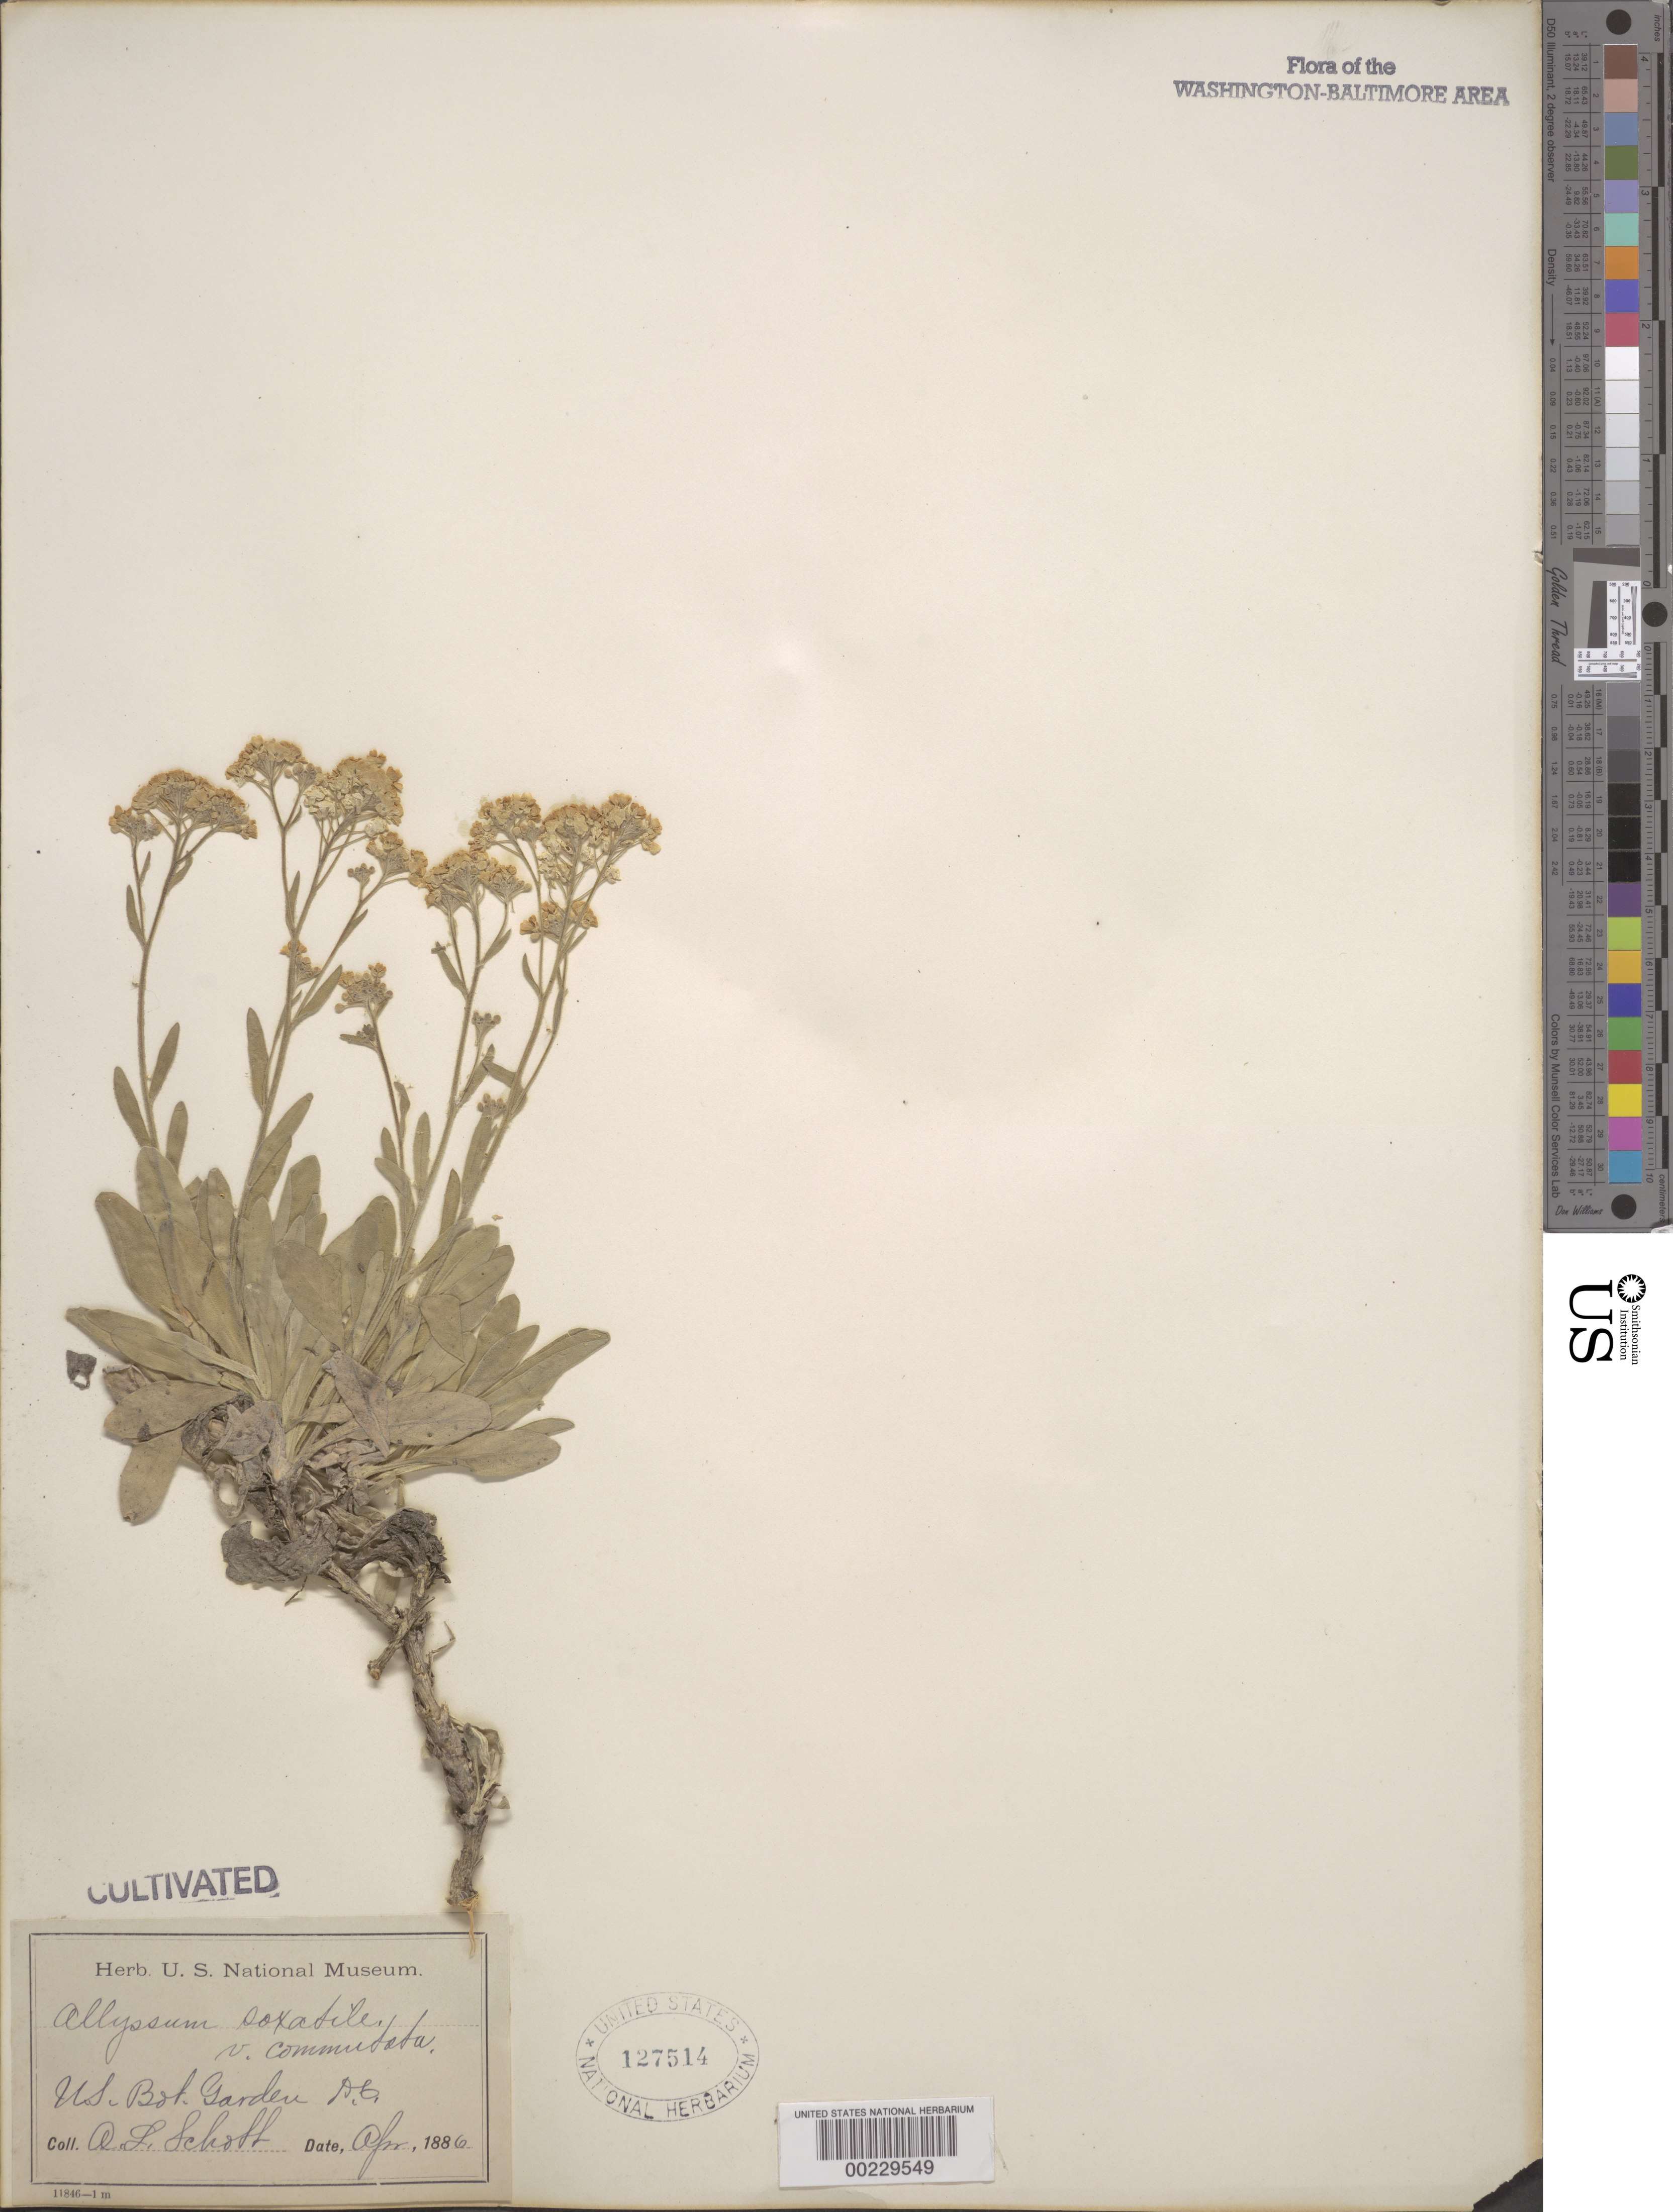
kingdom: Plantae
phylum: Tracheophyta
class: Magnoliopsida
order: Brassicales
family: Brassicaceae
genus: Alyssum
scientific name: Alyssum saxatile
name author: L.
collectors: A. L. Schott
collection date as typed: Apr 1886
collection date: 1886-04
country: United States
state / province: District of Columbia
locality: Botanical gardens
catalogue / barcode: US 127514